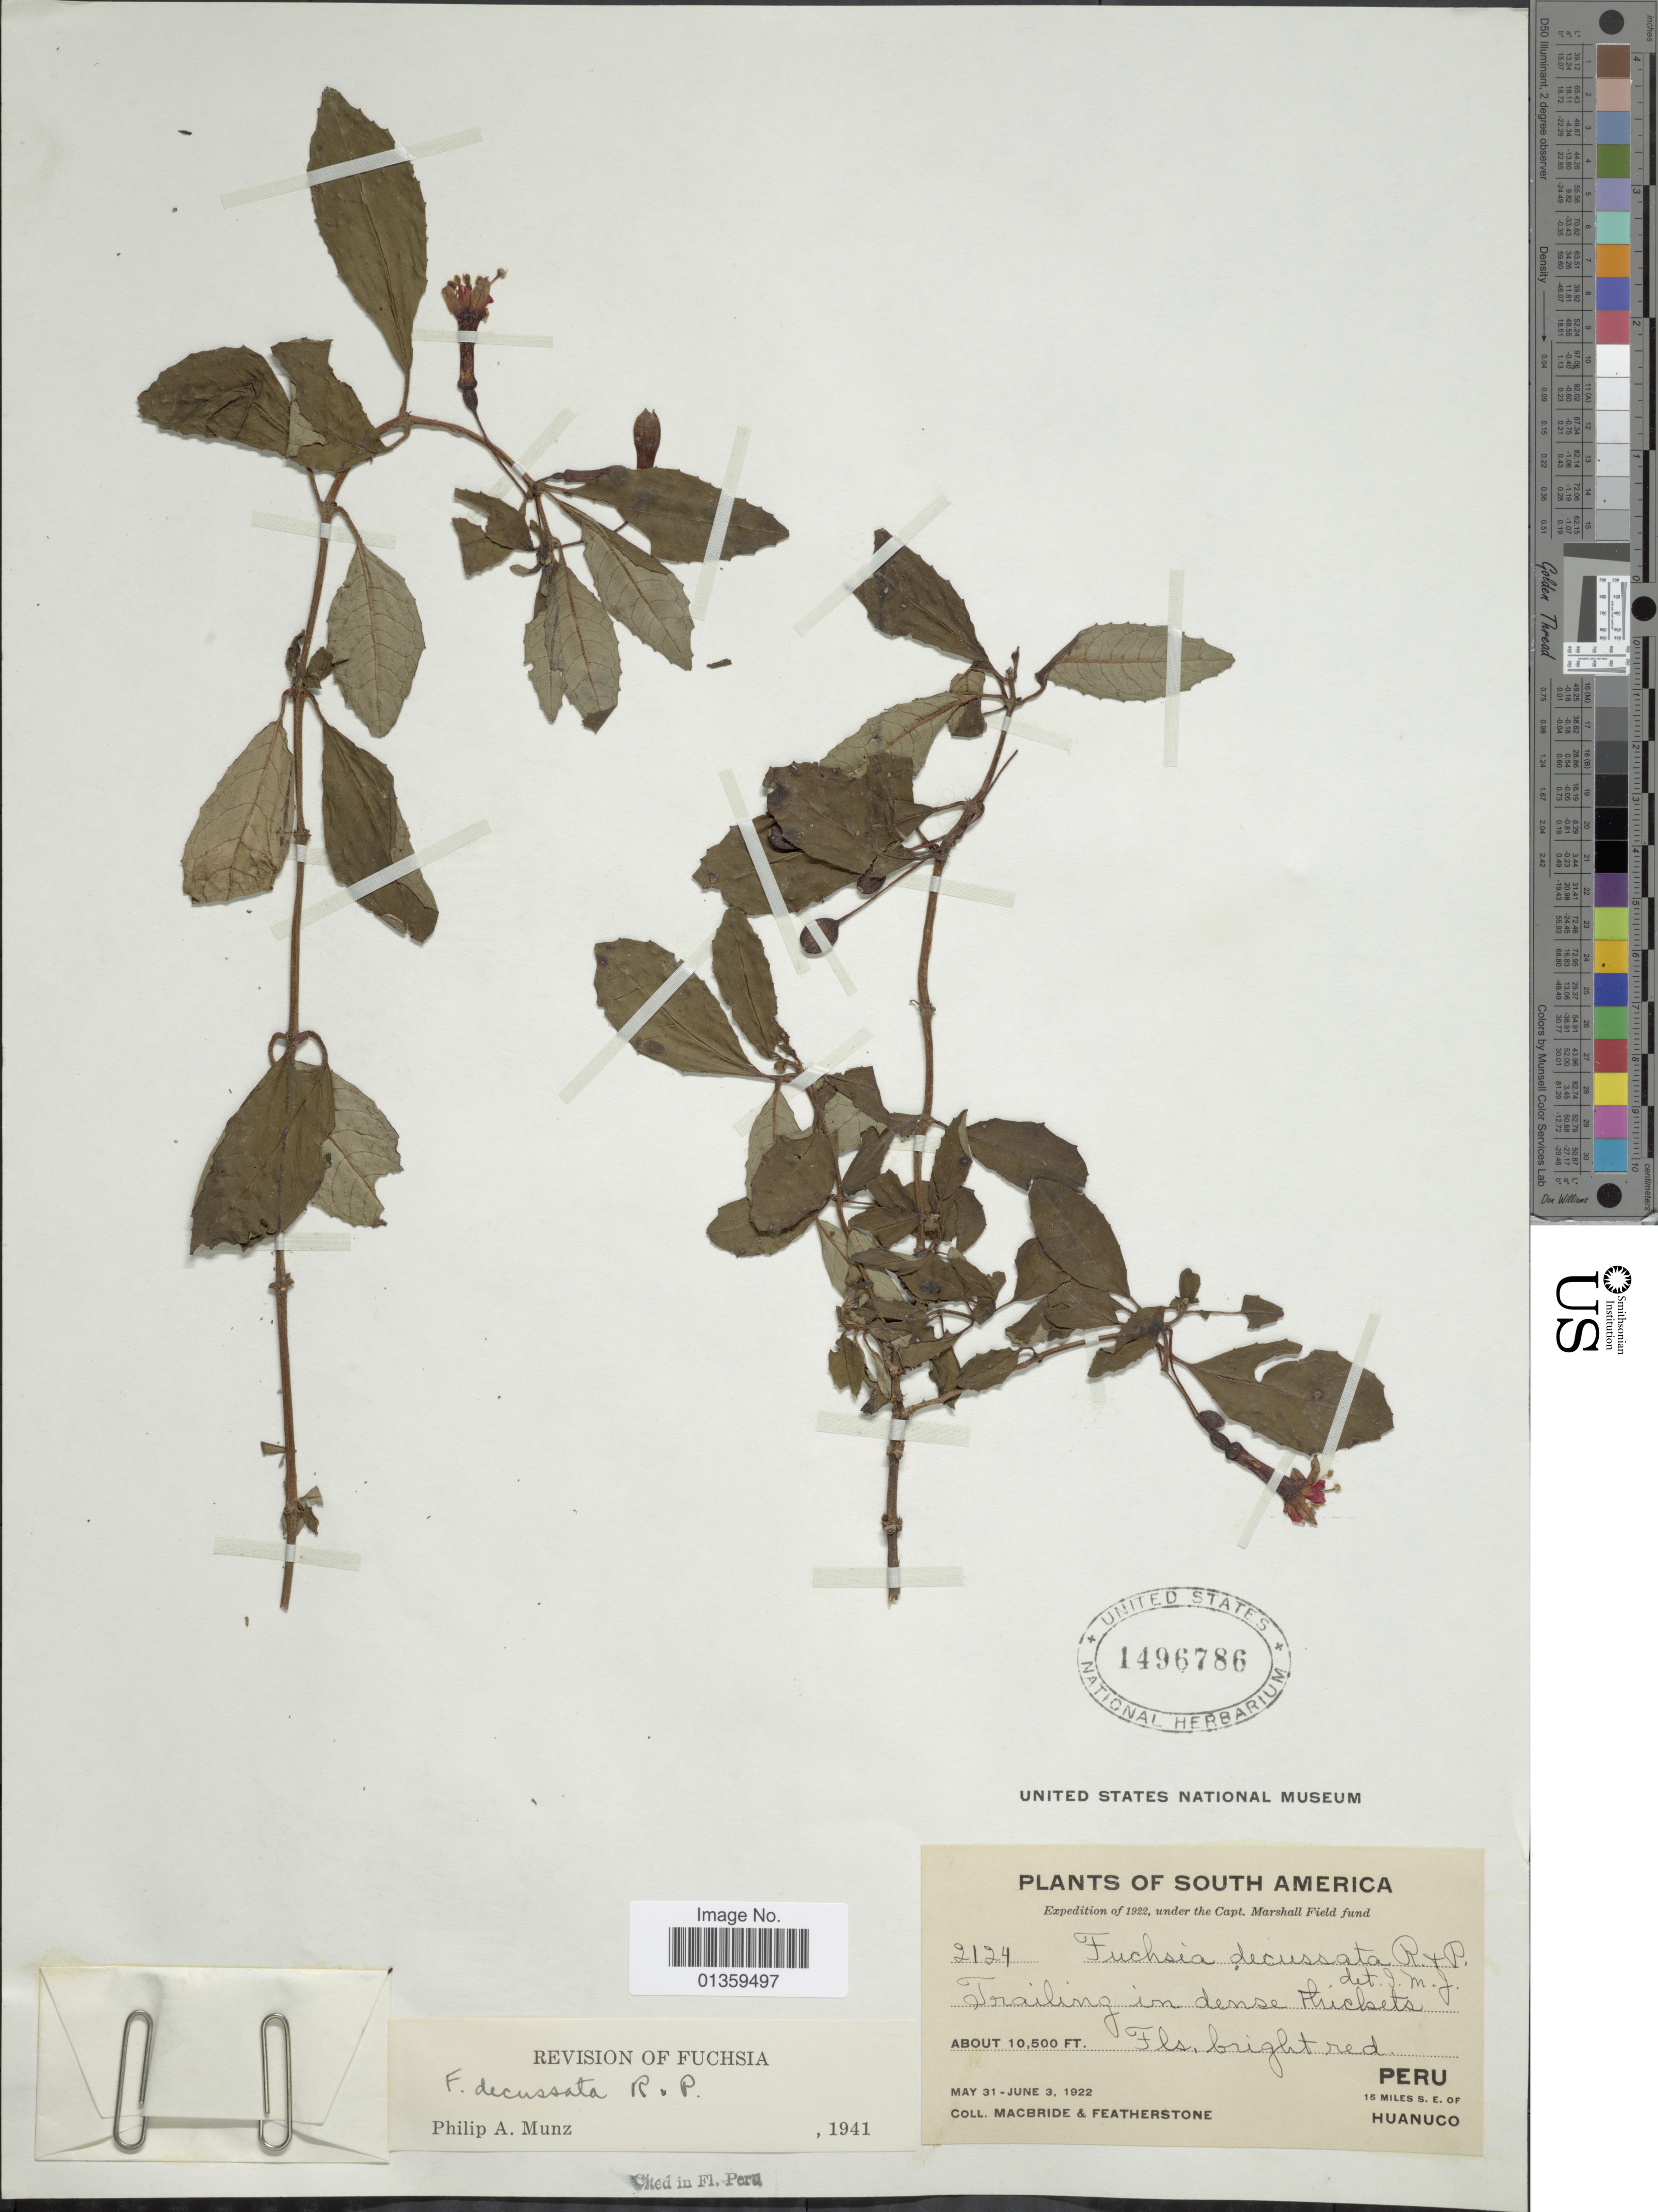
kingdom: Plantae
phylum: Tracheophyta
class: Magnoliopsida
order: Myrtales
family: Onagraceae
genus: Fuchsia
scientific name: Fuchsia decussata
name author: Ruiz & Pav.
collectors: J. F. Macbride & -. Featherstone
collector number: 2124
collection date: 1922-05-31/1922-06-03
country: Peru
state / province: Huánuco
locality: South America, 15 miles s.e. of Huanuco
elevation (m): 3200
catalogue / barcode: US 1496786